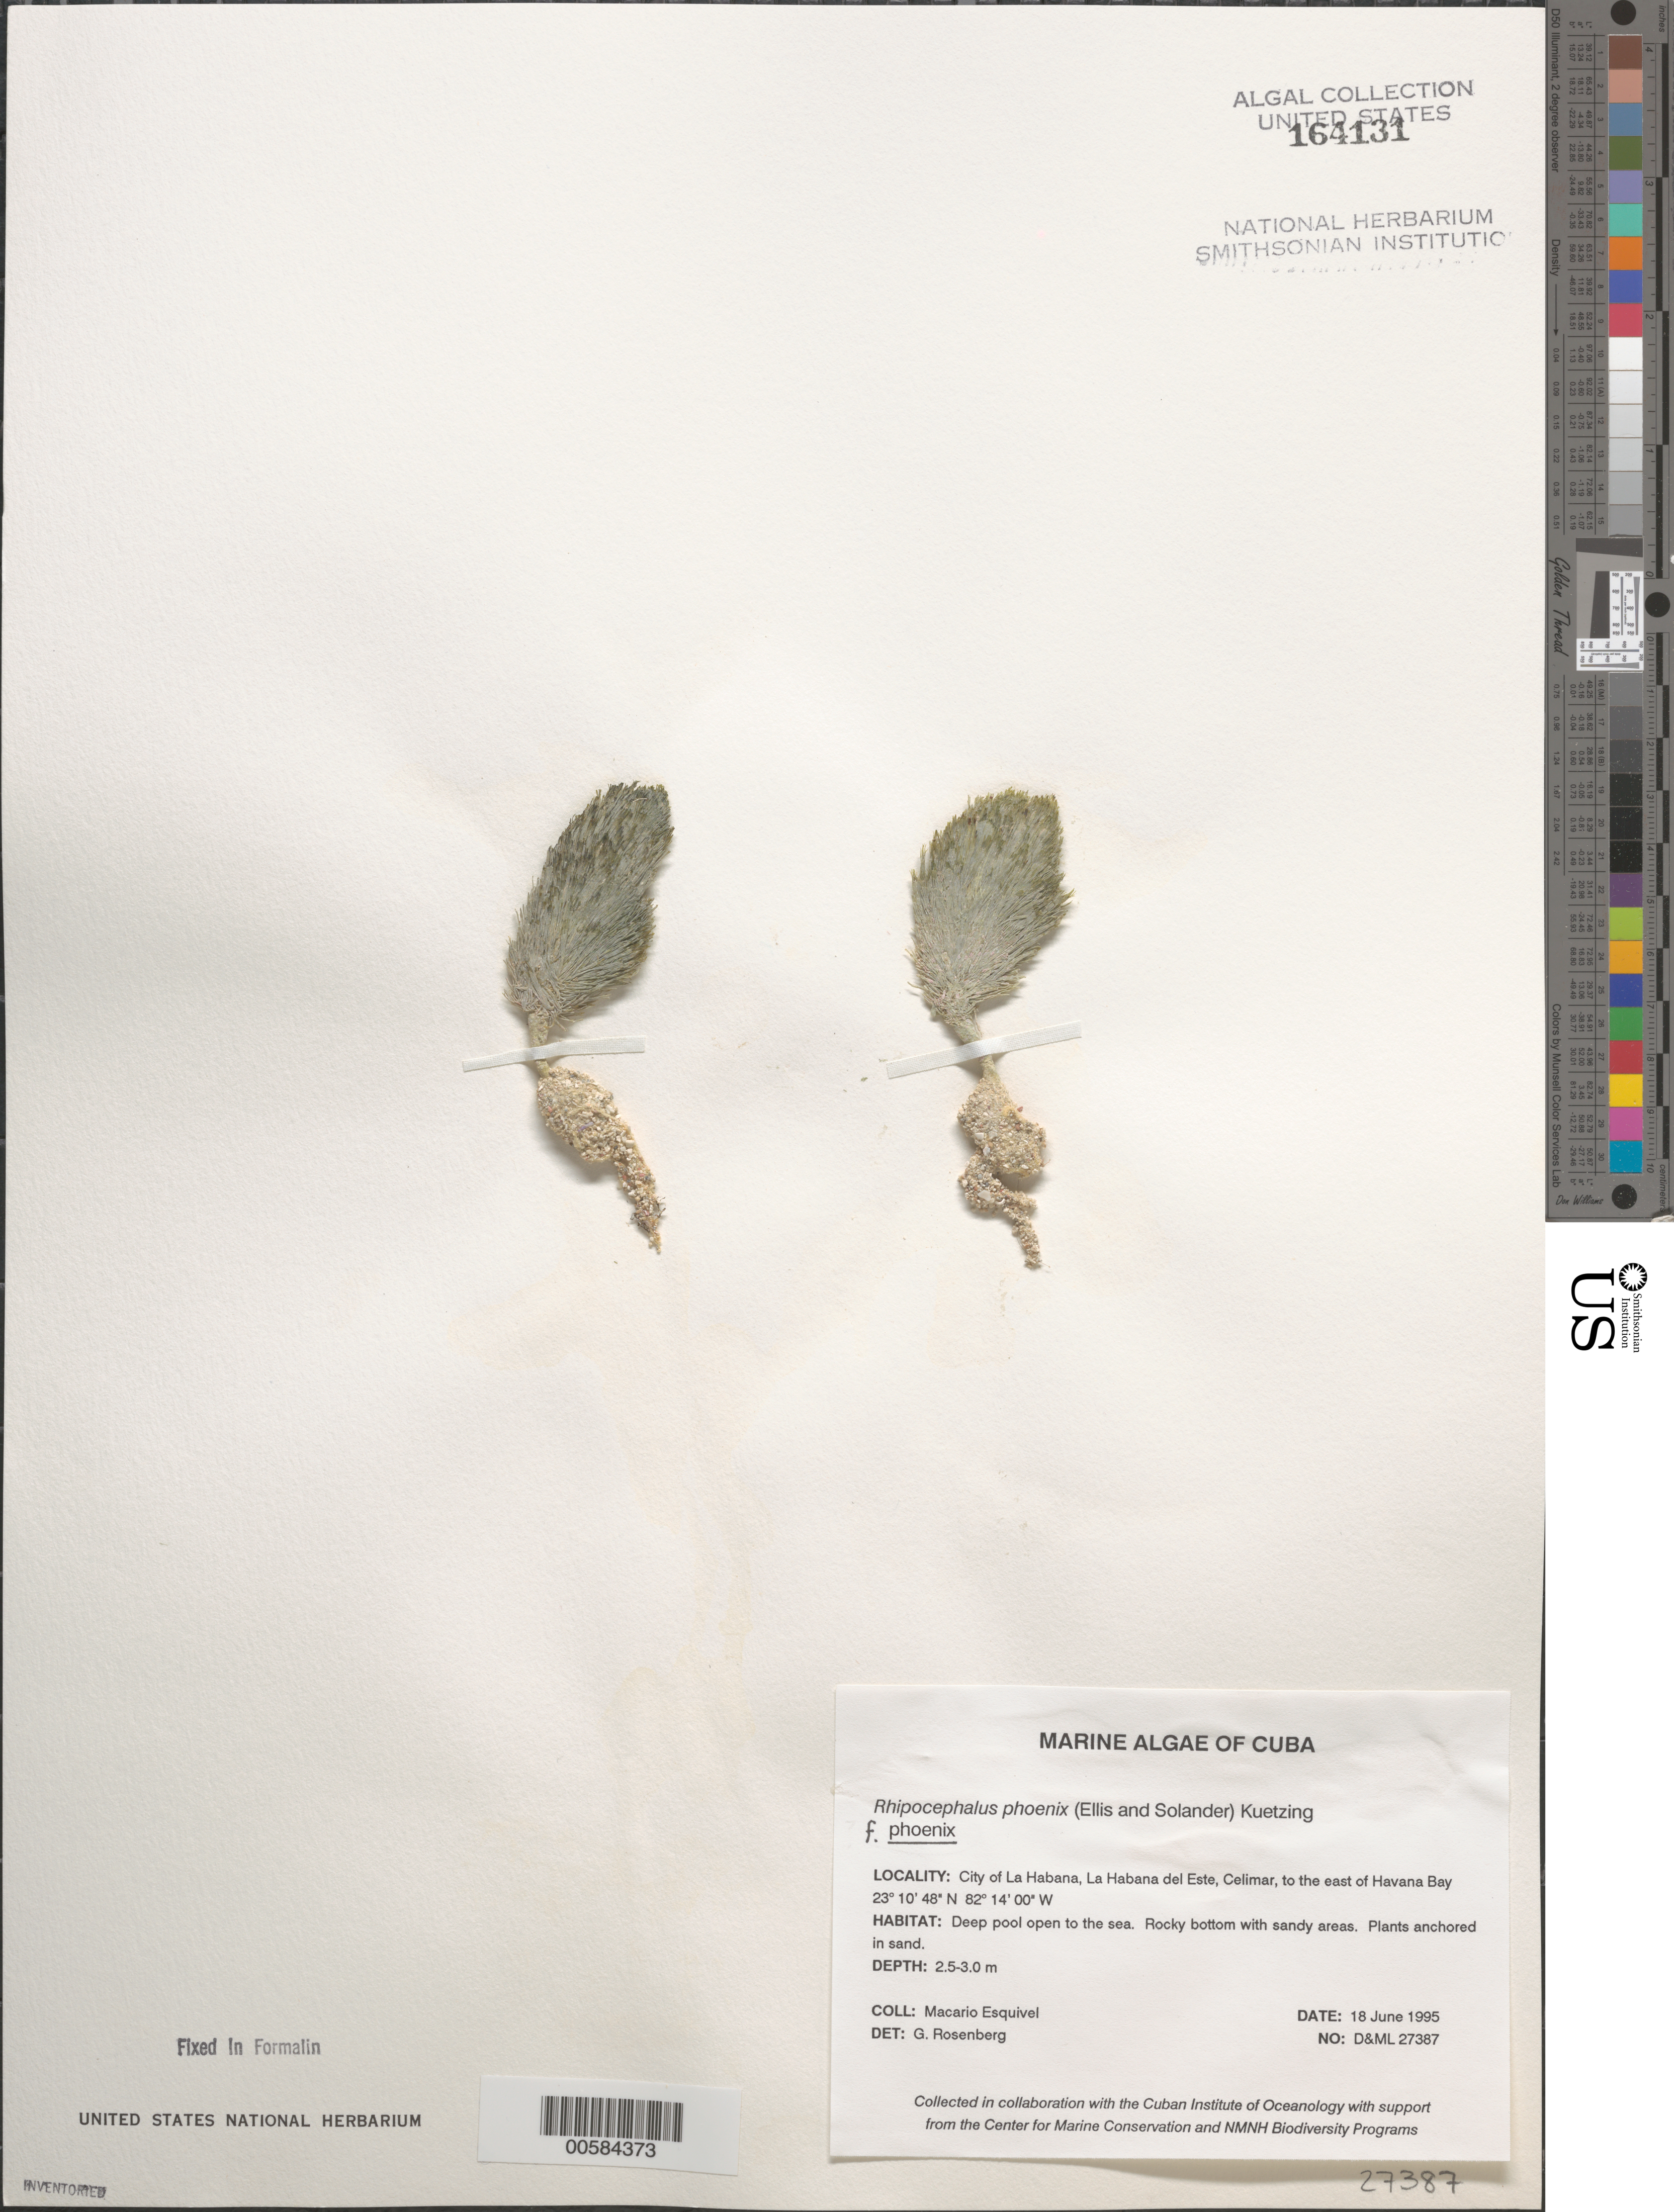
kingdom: Plantae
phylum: Chlorophyta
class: Ulvophyceae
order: Bryopsidales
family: Udoteaceae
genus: Rhipocephalus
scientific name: Rhipocephalus phoenix f. phoenix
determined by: Rosenberg, G.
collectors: M. Esquivel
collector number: D&ML 27387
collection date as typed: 18 Jun 1995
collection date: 1995-06-18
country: Cuba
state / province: La Habana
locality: La habana, la habana del este, celimar, east of havana bay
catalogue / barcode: US 164131